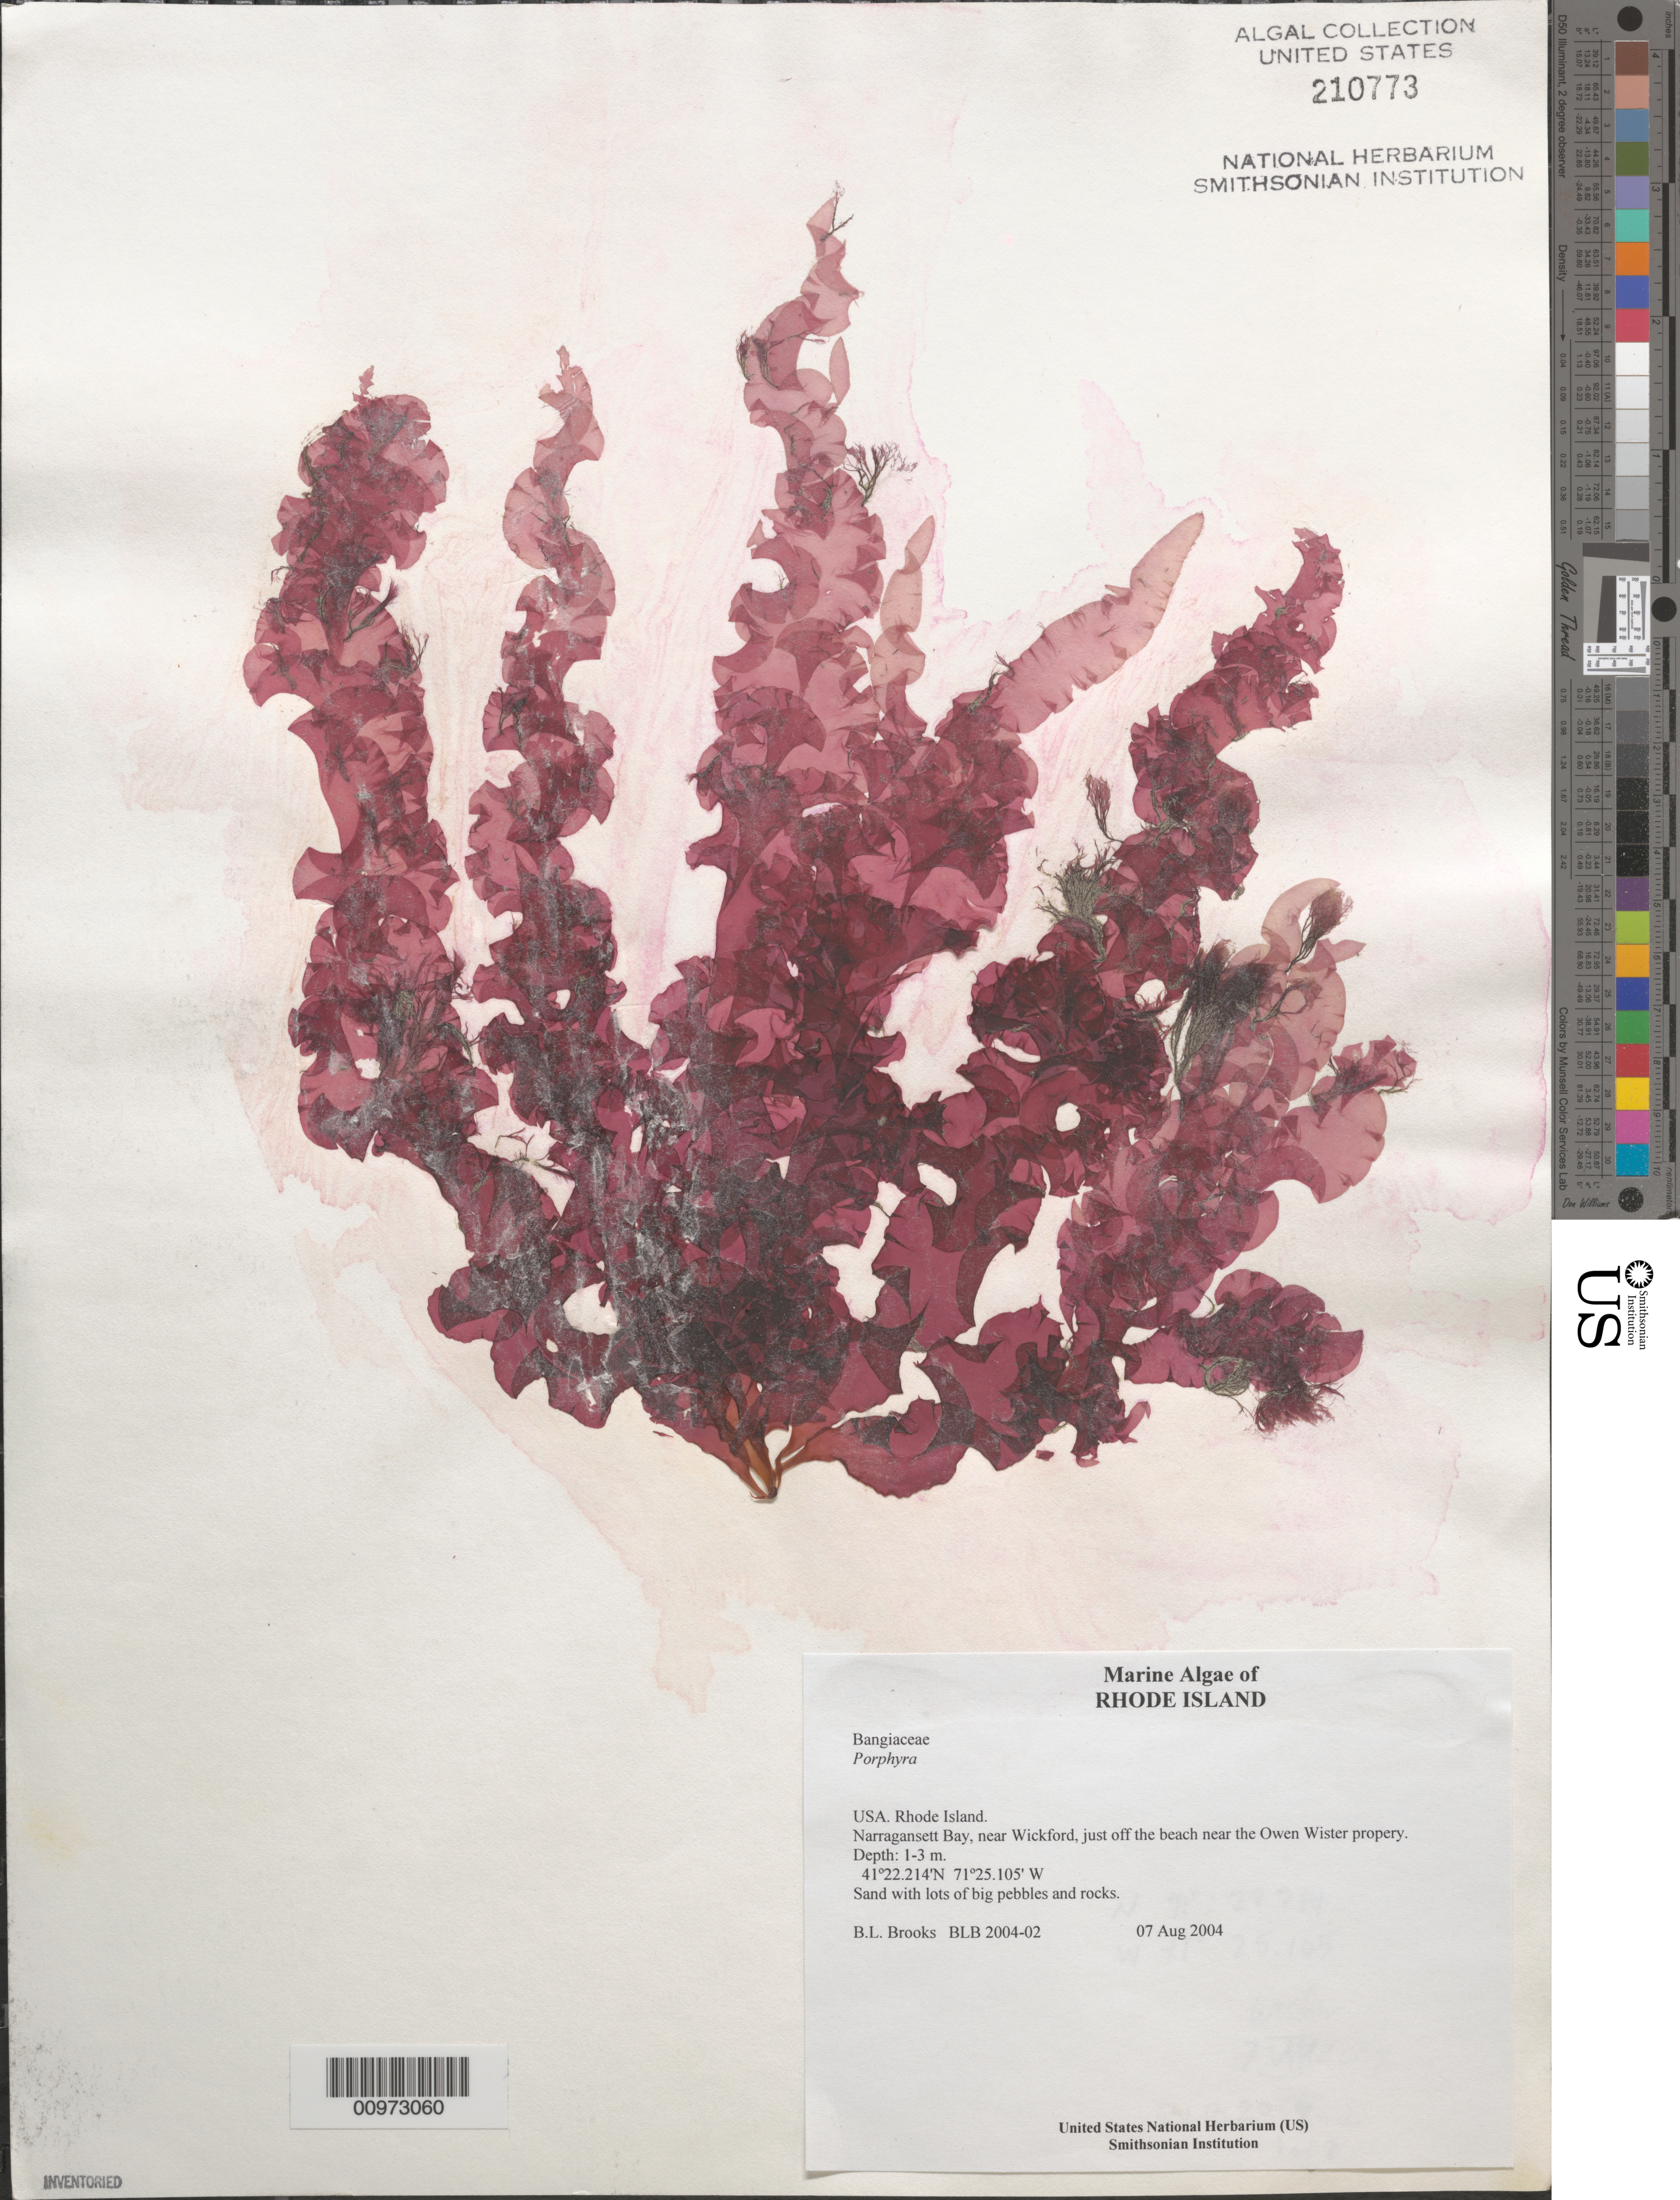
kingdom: Plantae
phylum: Rhodophyta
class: Bangiophyceae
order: Bangiales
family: Bangiaceae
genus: Porphyra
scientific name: Porphyra sp.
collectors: B. Brooks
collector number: BLB 2004-02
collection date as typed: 07 Aug 2004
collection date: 2004-08-07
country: United States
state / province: Rhode Island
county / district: Washington County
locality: Narragansett Bay, near Wickford, just off beach near Owen Wister property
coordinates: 41 22.214'N, 71 25.105'W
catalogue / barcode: US 210773